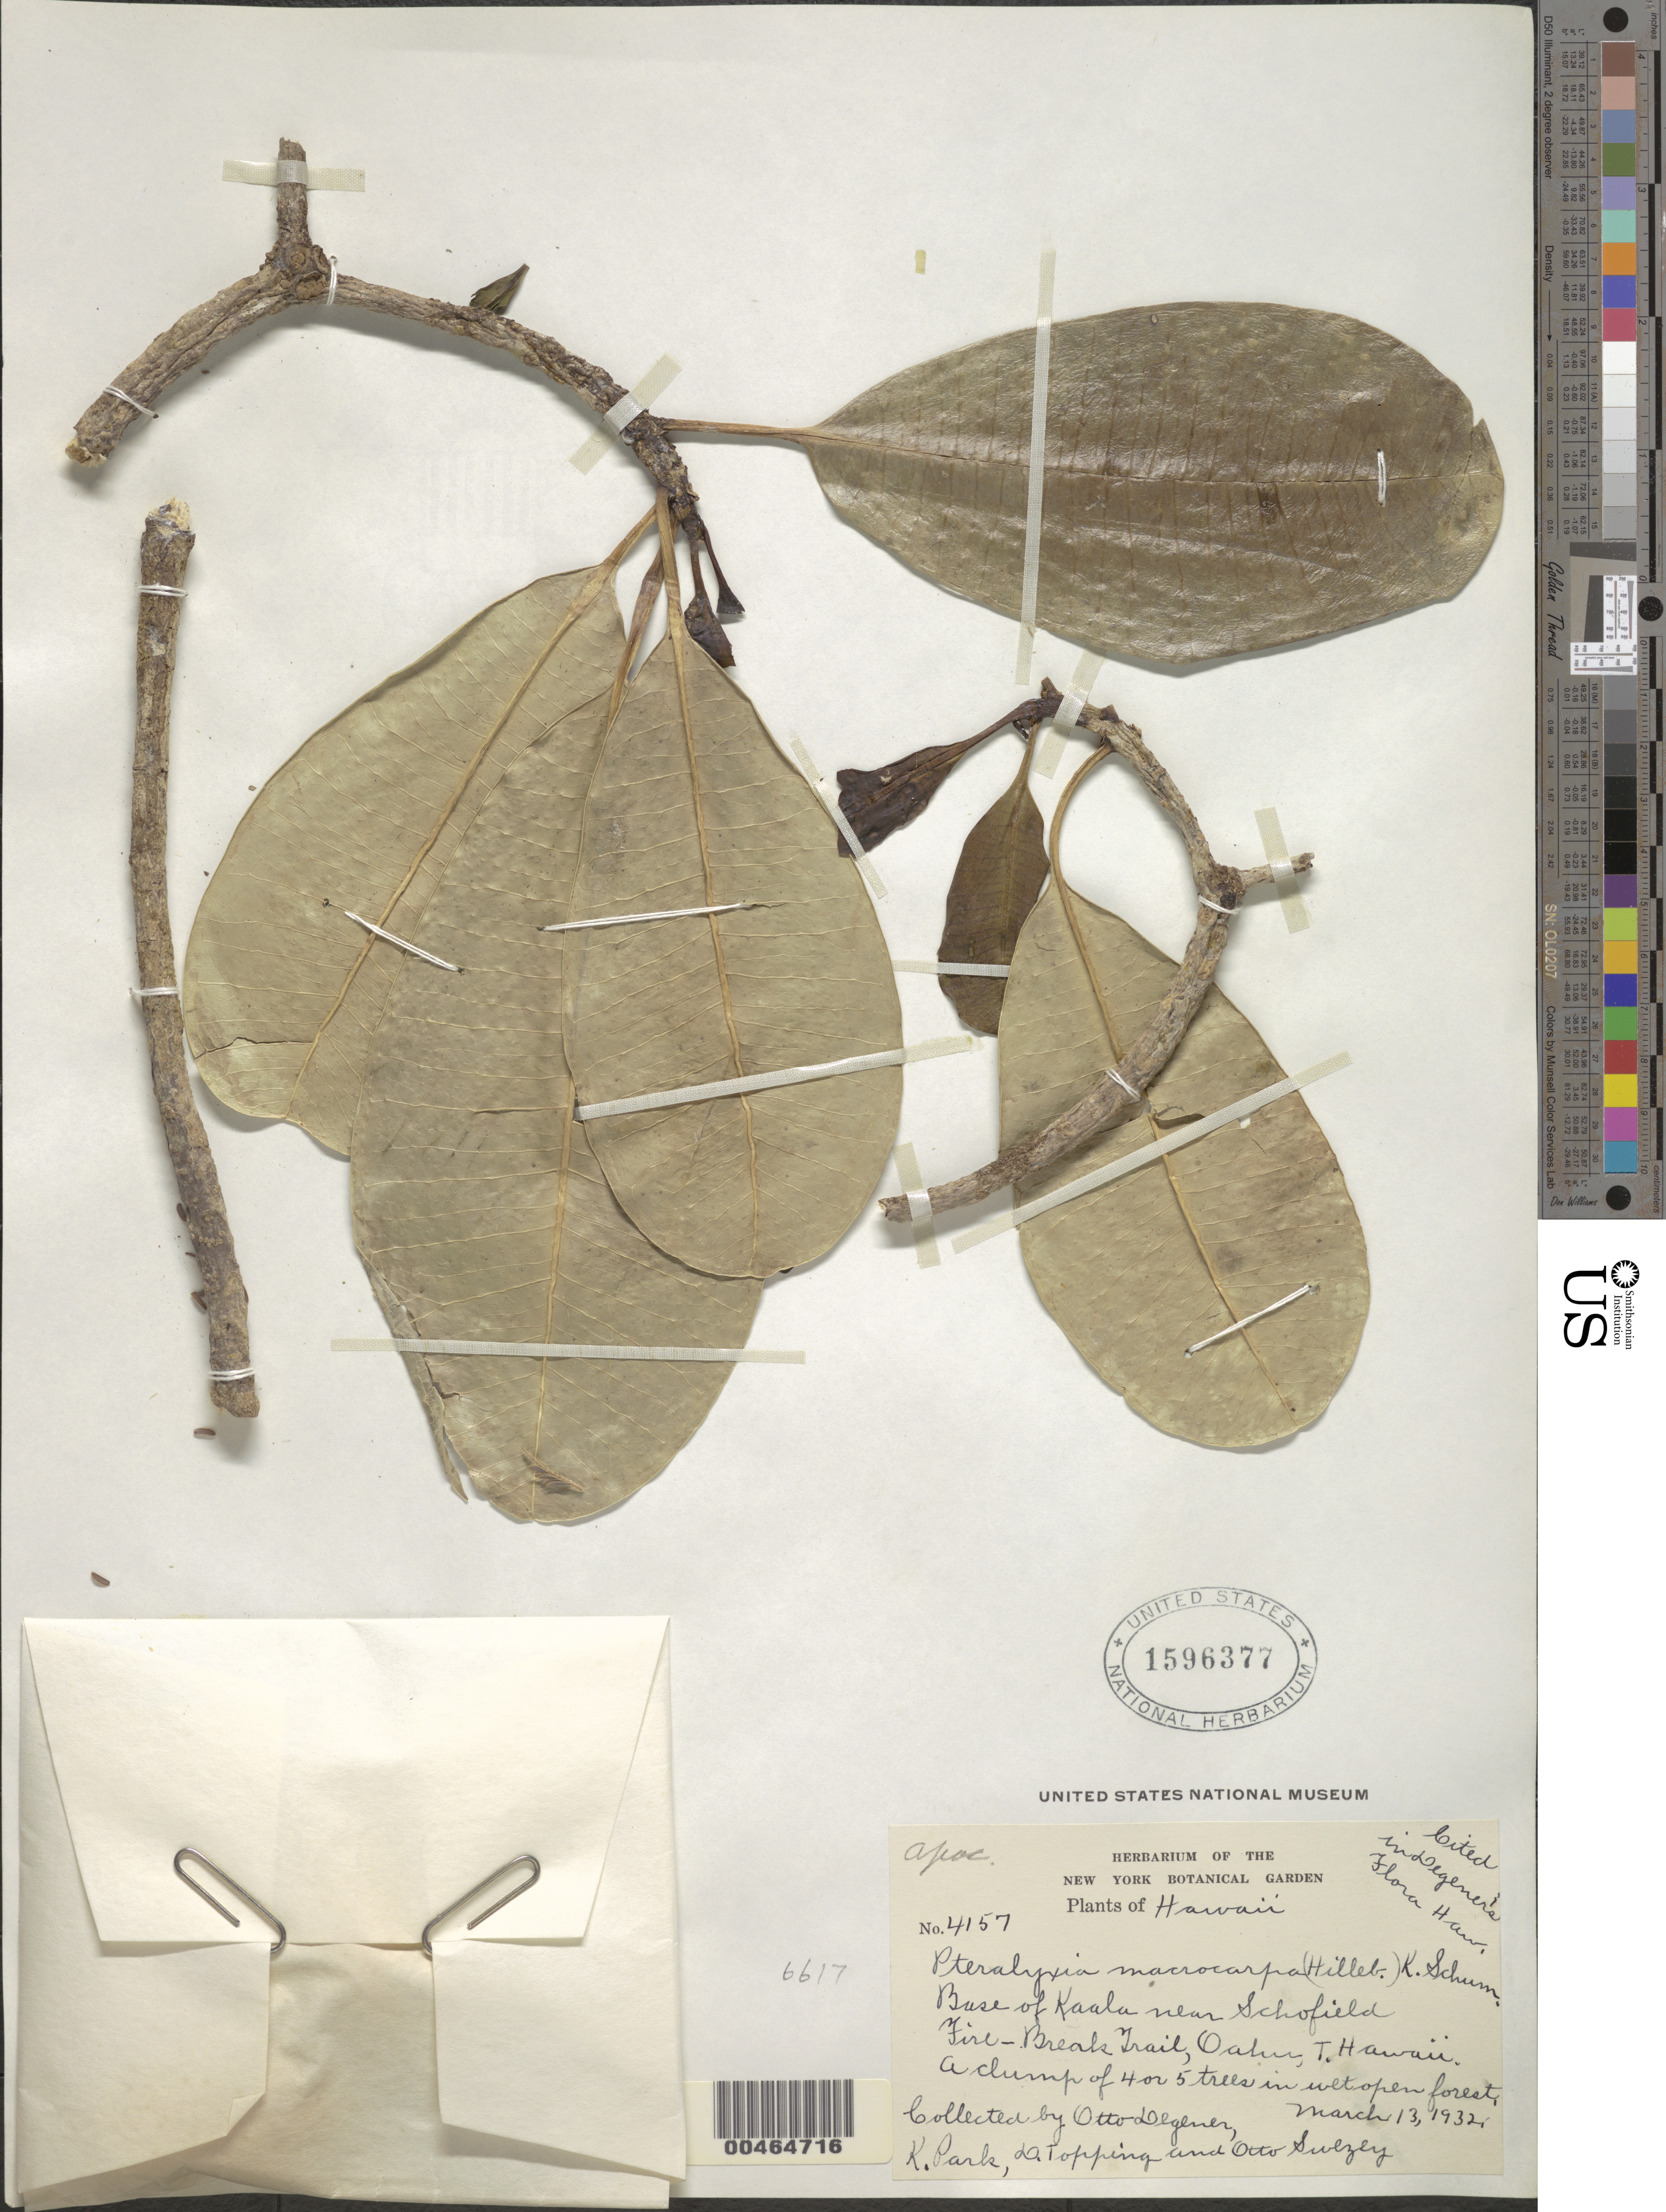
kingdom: Plantae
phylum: Tracheophyta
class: Magnoliopsida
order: Gentianales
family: Apocynaceae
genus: Pteralyxia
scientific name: Pteralyxia macrocarpa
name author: (Hillebr.) K. Schum.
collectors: O. Degener, K. Park, D. L. Topping & O. H. Swezey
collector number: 4157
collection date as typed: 13 Mar 1932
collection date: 1932-03-13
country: United States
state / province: Hawaii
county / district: Honolulu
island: Oahu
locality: Base of Kaala near Schofield Fire-Break Trail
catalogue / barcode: US 1596377